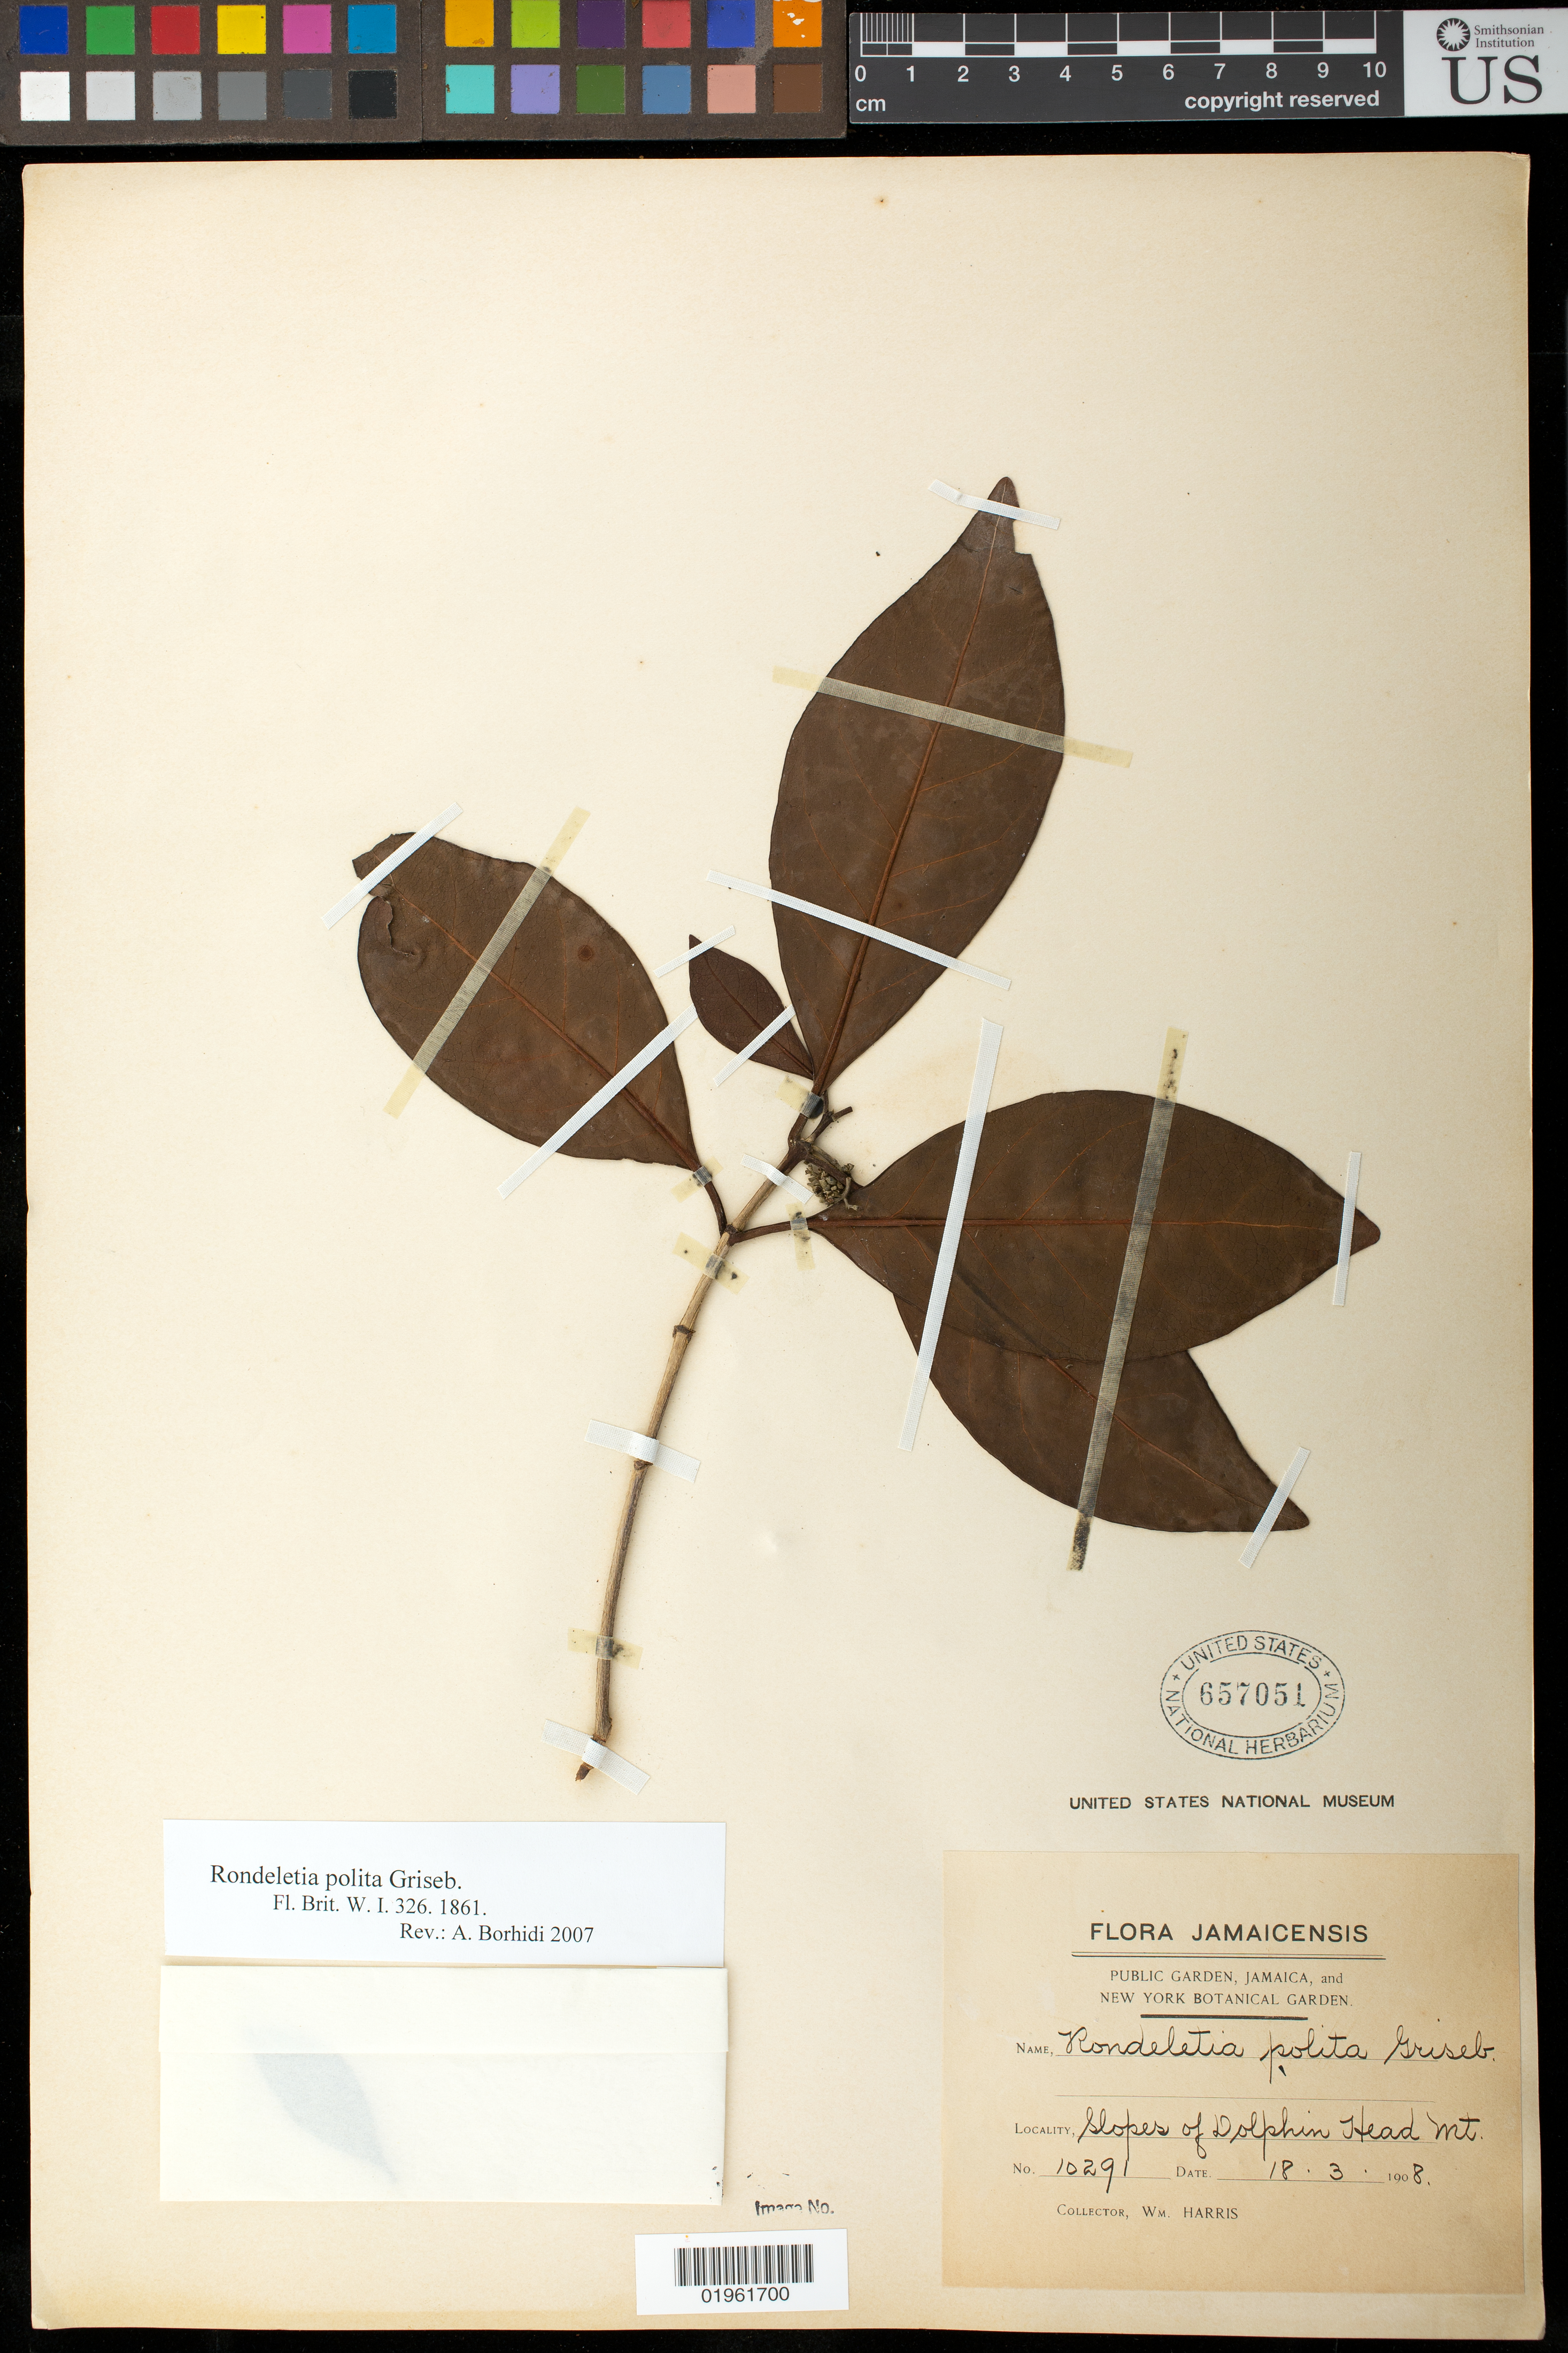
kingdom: Plantae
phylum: Tracheophyta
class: Magnoliopsida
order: Gentianales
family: Rubiaceae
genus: Rondeletia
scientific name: Rondeletia polita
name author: Griseb.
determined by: Borhidi, Attila L.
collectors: W. H. Harris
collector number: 1029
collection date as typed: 18 Mar 1908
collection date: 1908-03-18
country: Jamaica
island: Jamaica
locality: Slopes of Dolphin Head Mt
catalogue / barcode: US 657051